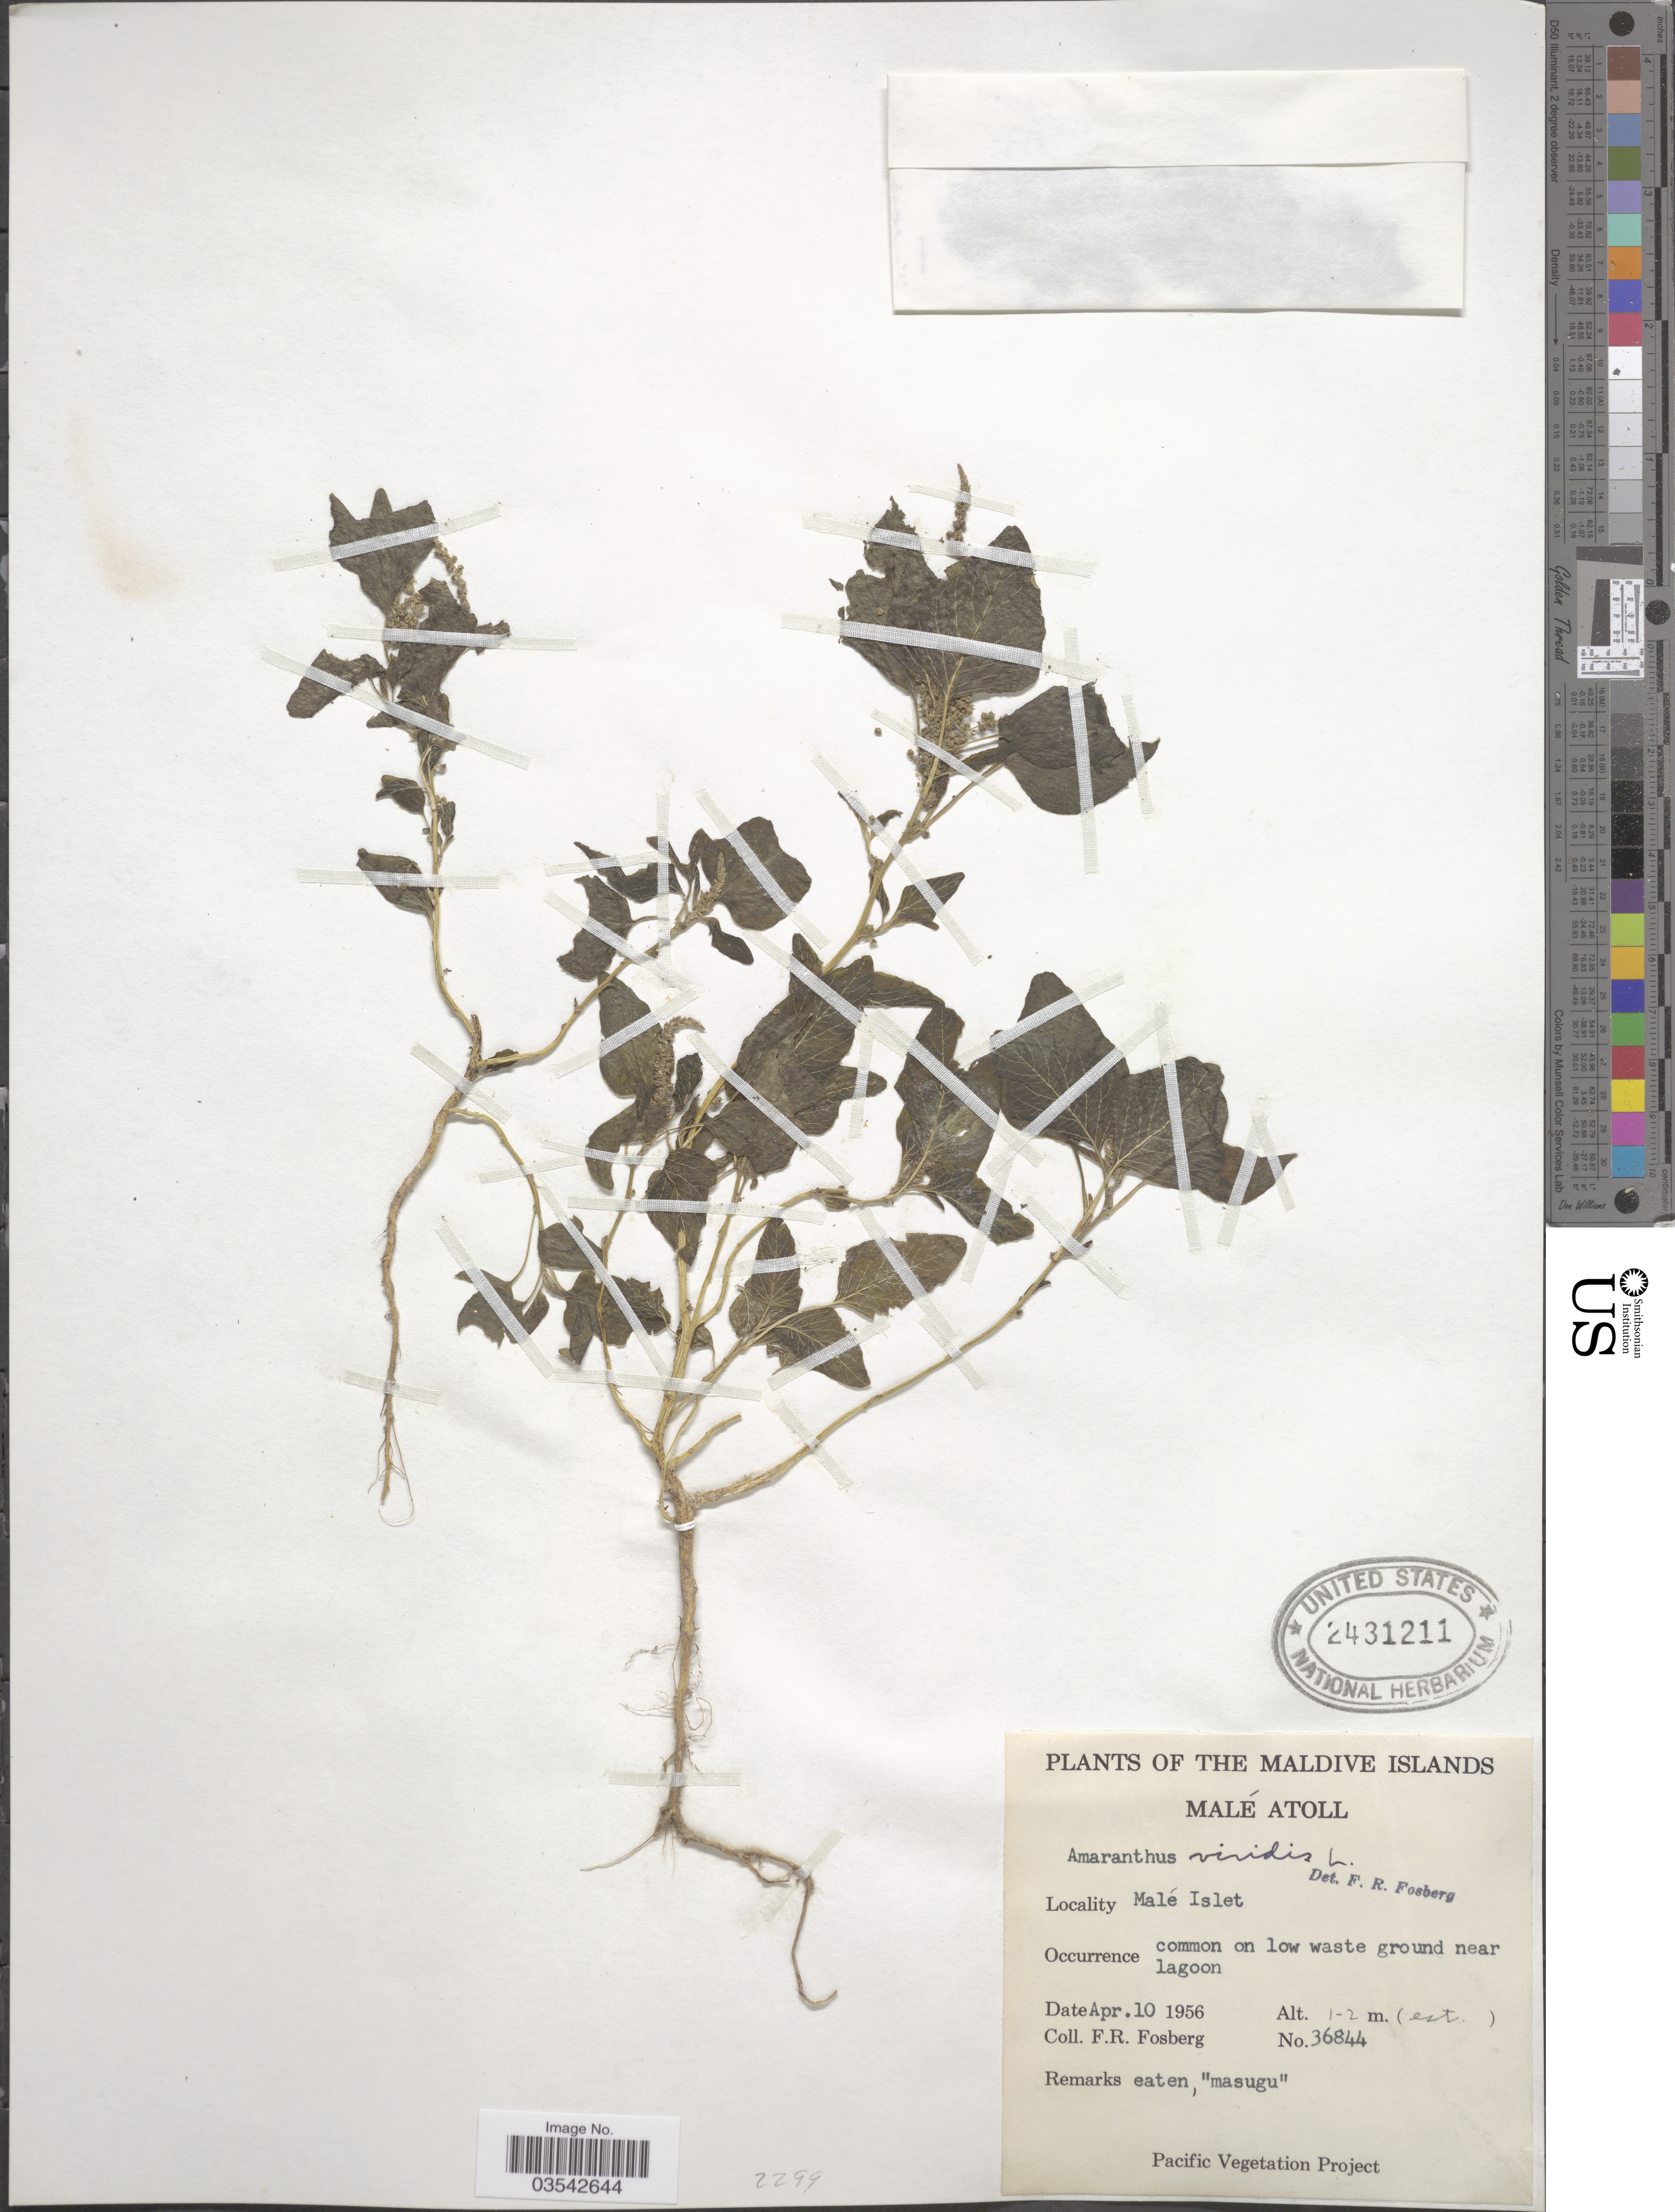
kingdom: Plantae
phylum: Tracheophyta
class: Magnoliopsida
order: Caryophyllales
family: Amaranthaceae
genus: Amaranthus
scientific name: Amaranthus viridis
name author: L.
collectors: F. R. Fosberg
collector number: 36844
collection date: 1956-04-10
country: Maldive Islands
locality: Malé Atoll. Malé Islet.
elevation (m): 1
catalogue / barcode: US 2431211